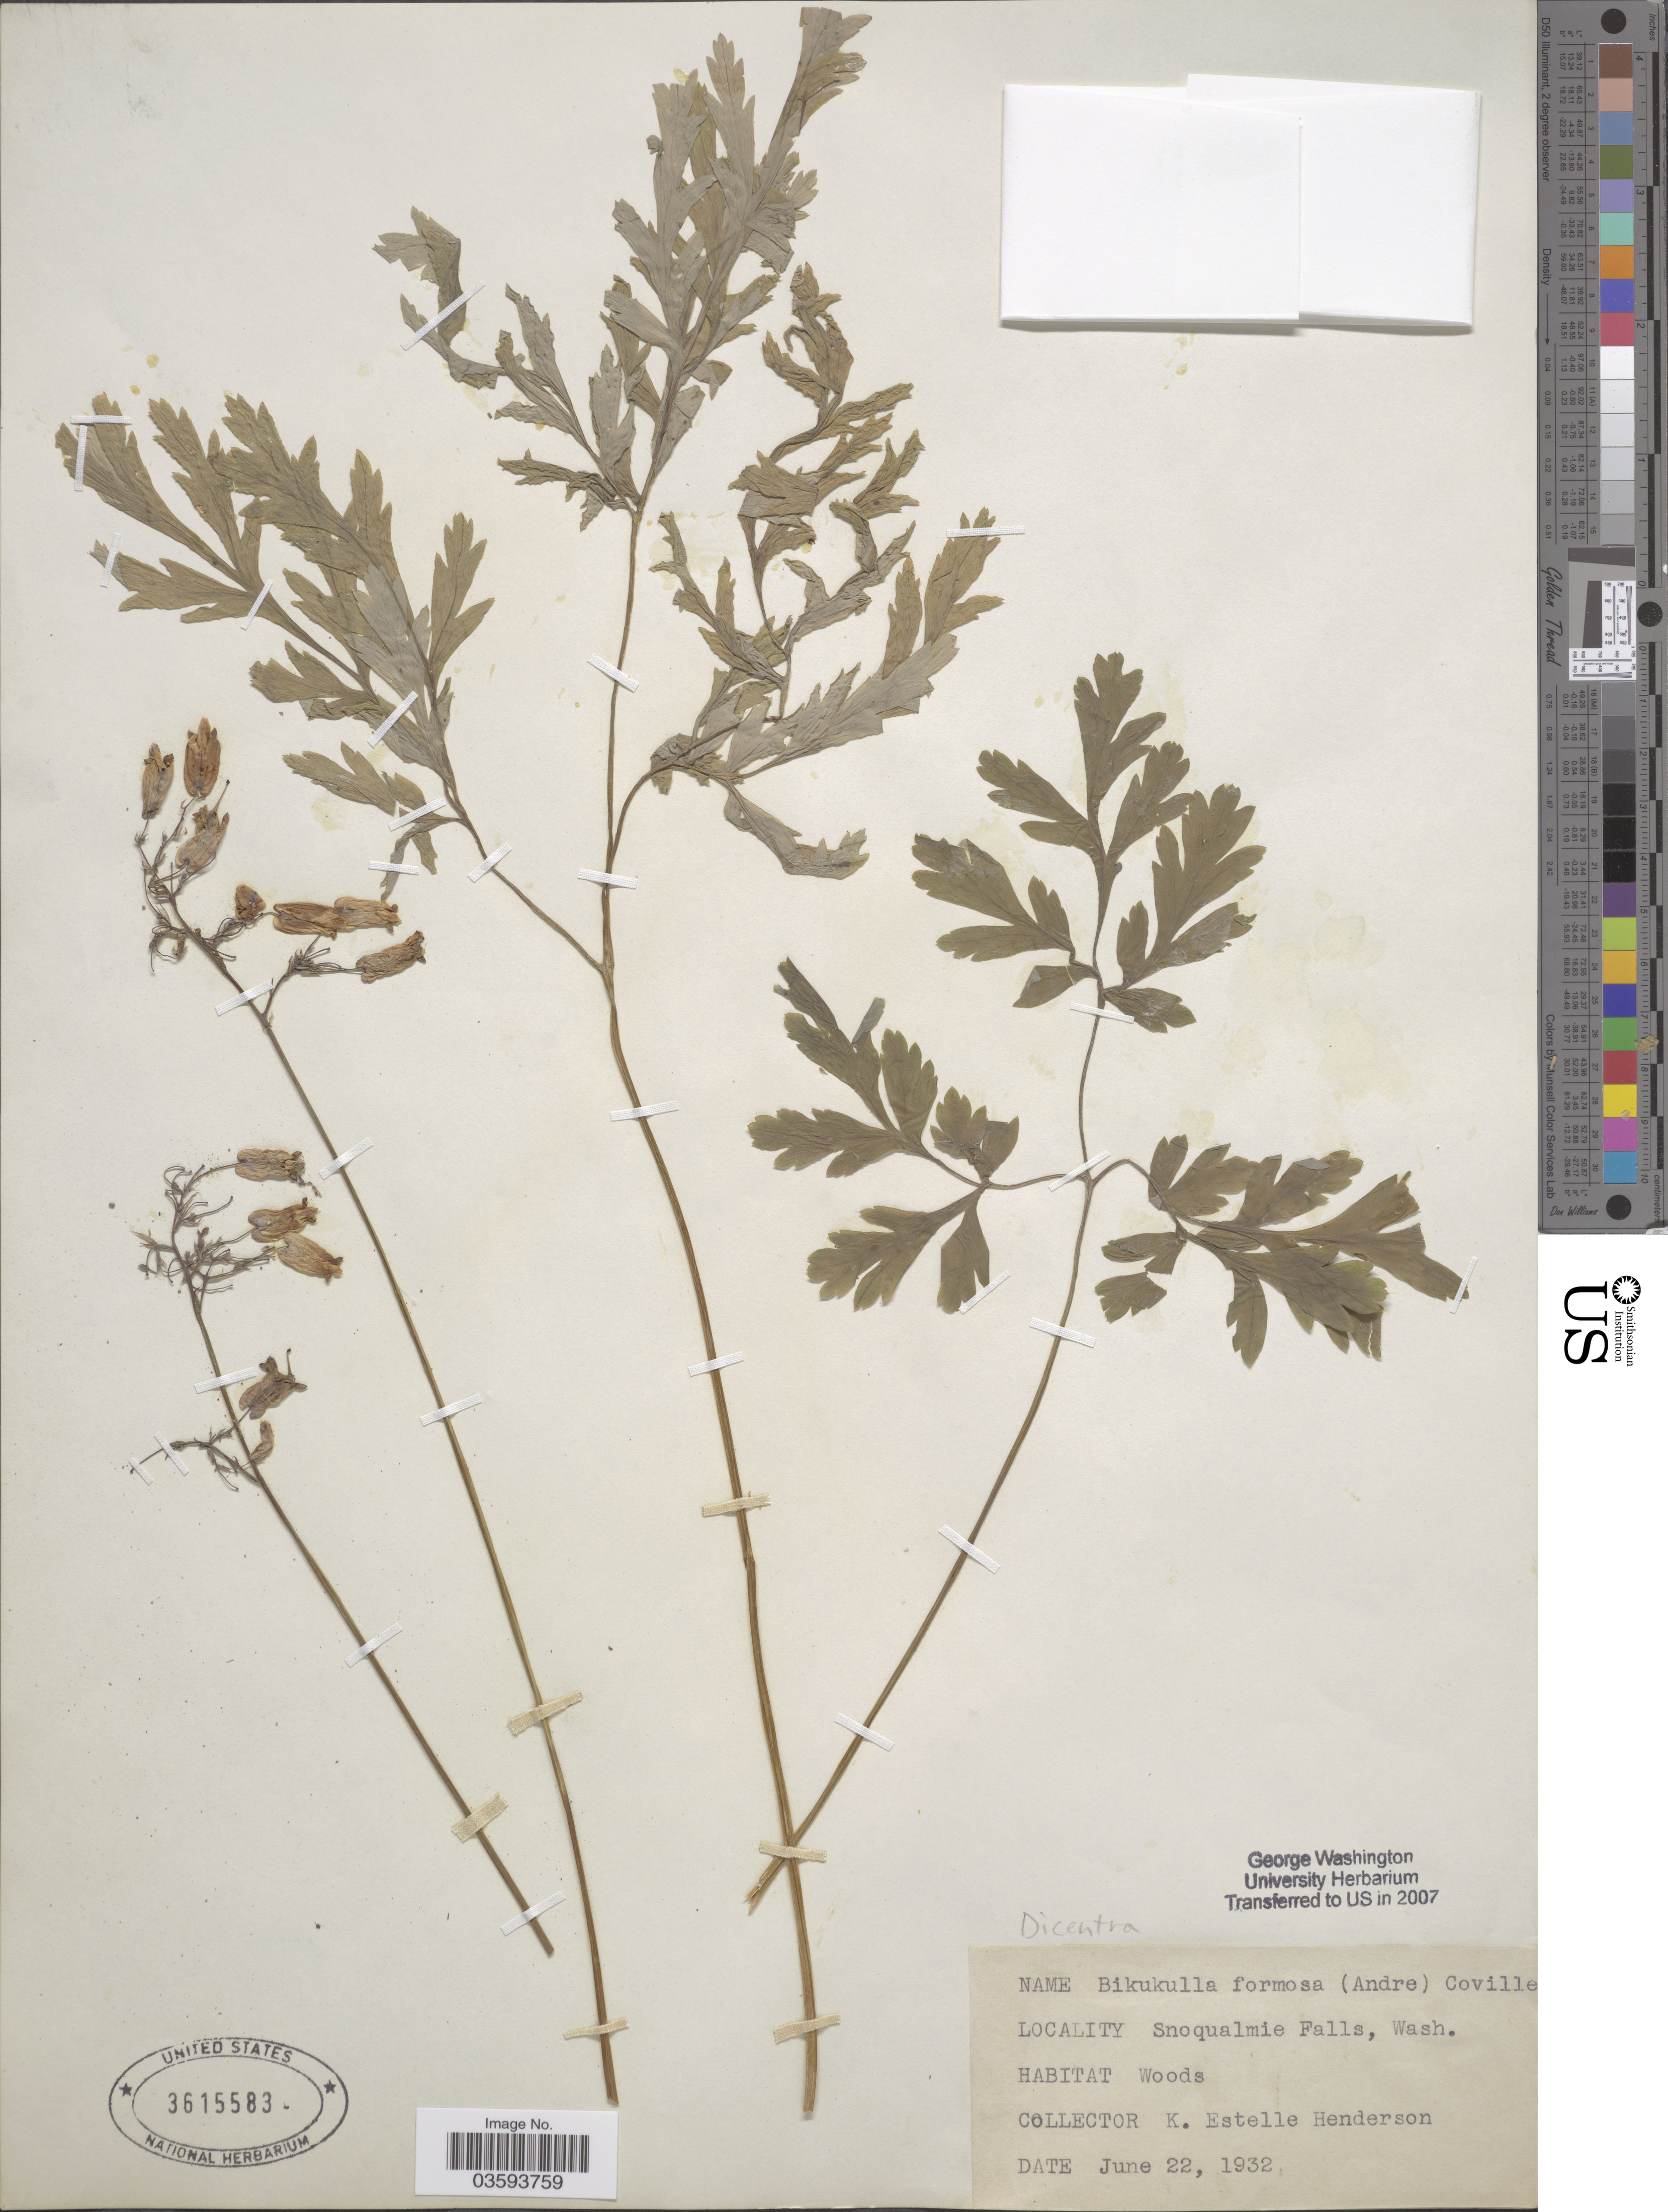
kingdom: Plantae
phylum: Tracheophyta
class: Magnoliopsida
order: Ranunculales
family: Papaveraceae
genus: Dicentra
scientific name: Dicentra formosa subsp. formosa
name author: (Haw.) Walp.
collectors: K. Henderson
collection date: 1932-06-22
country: United States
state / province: Washington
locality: Snoqualmie Falls.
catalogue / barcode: US 3615583